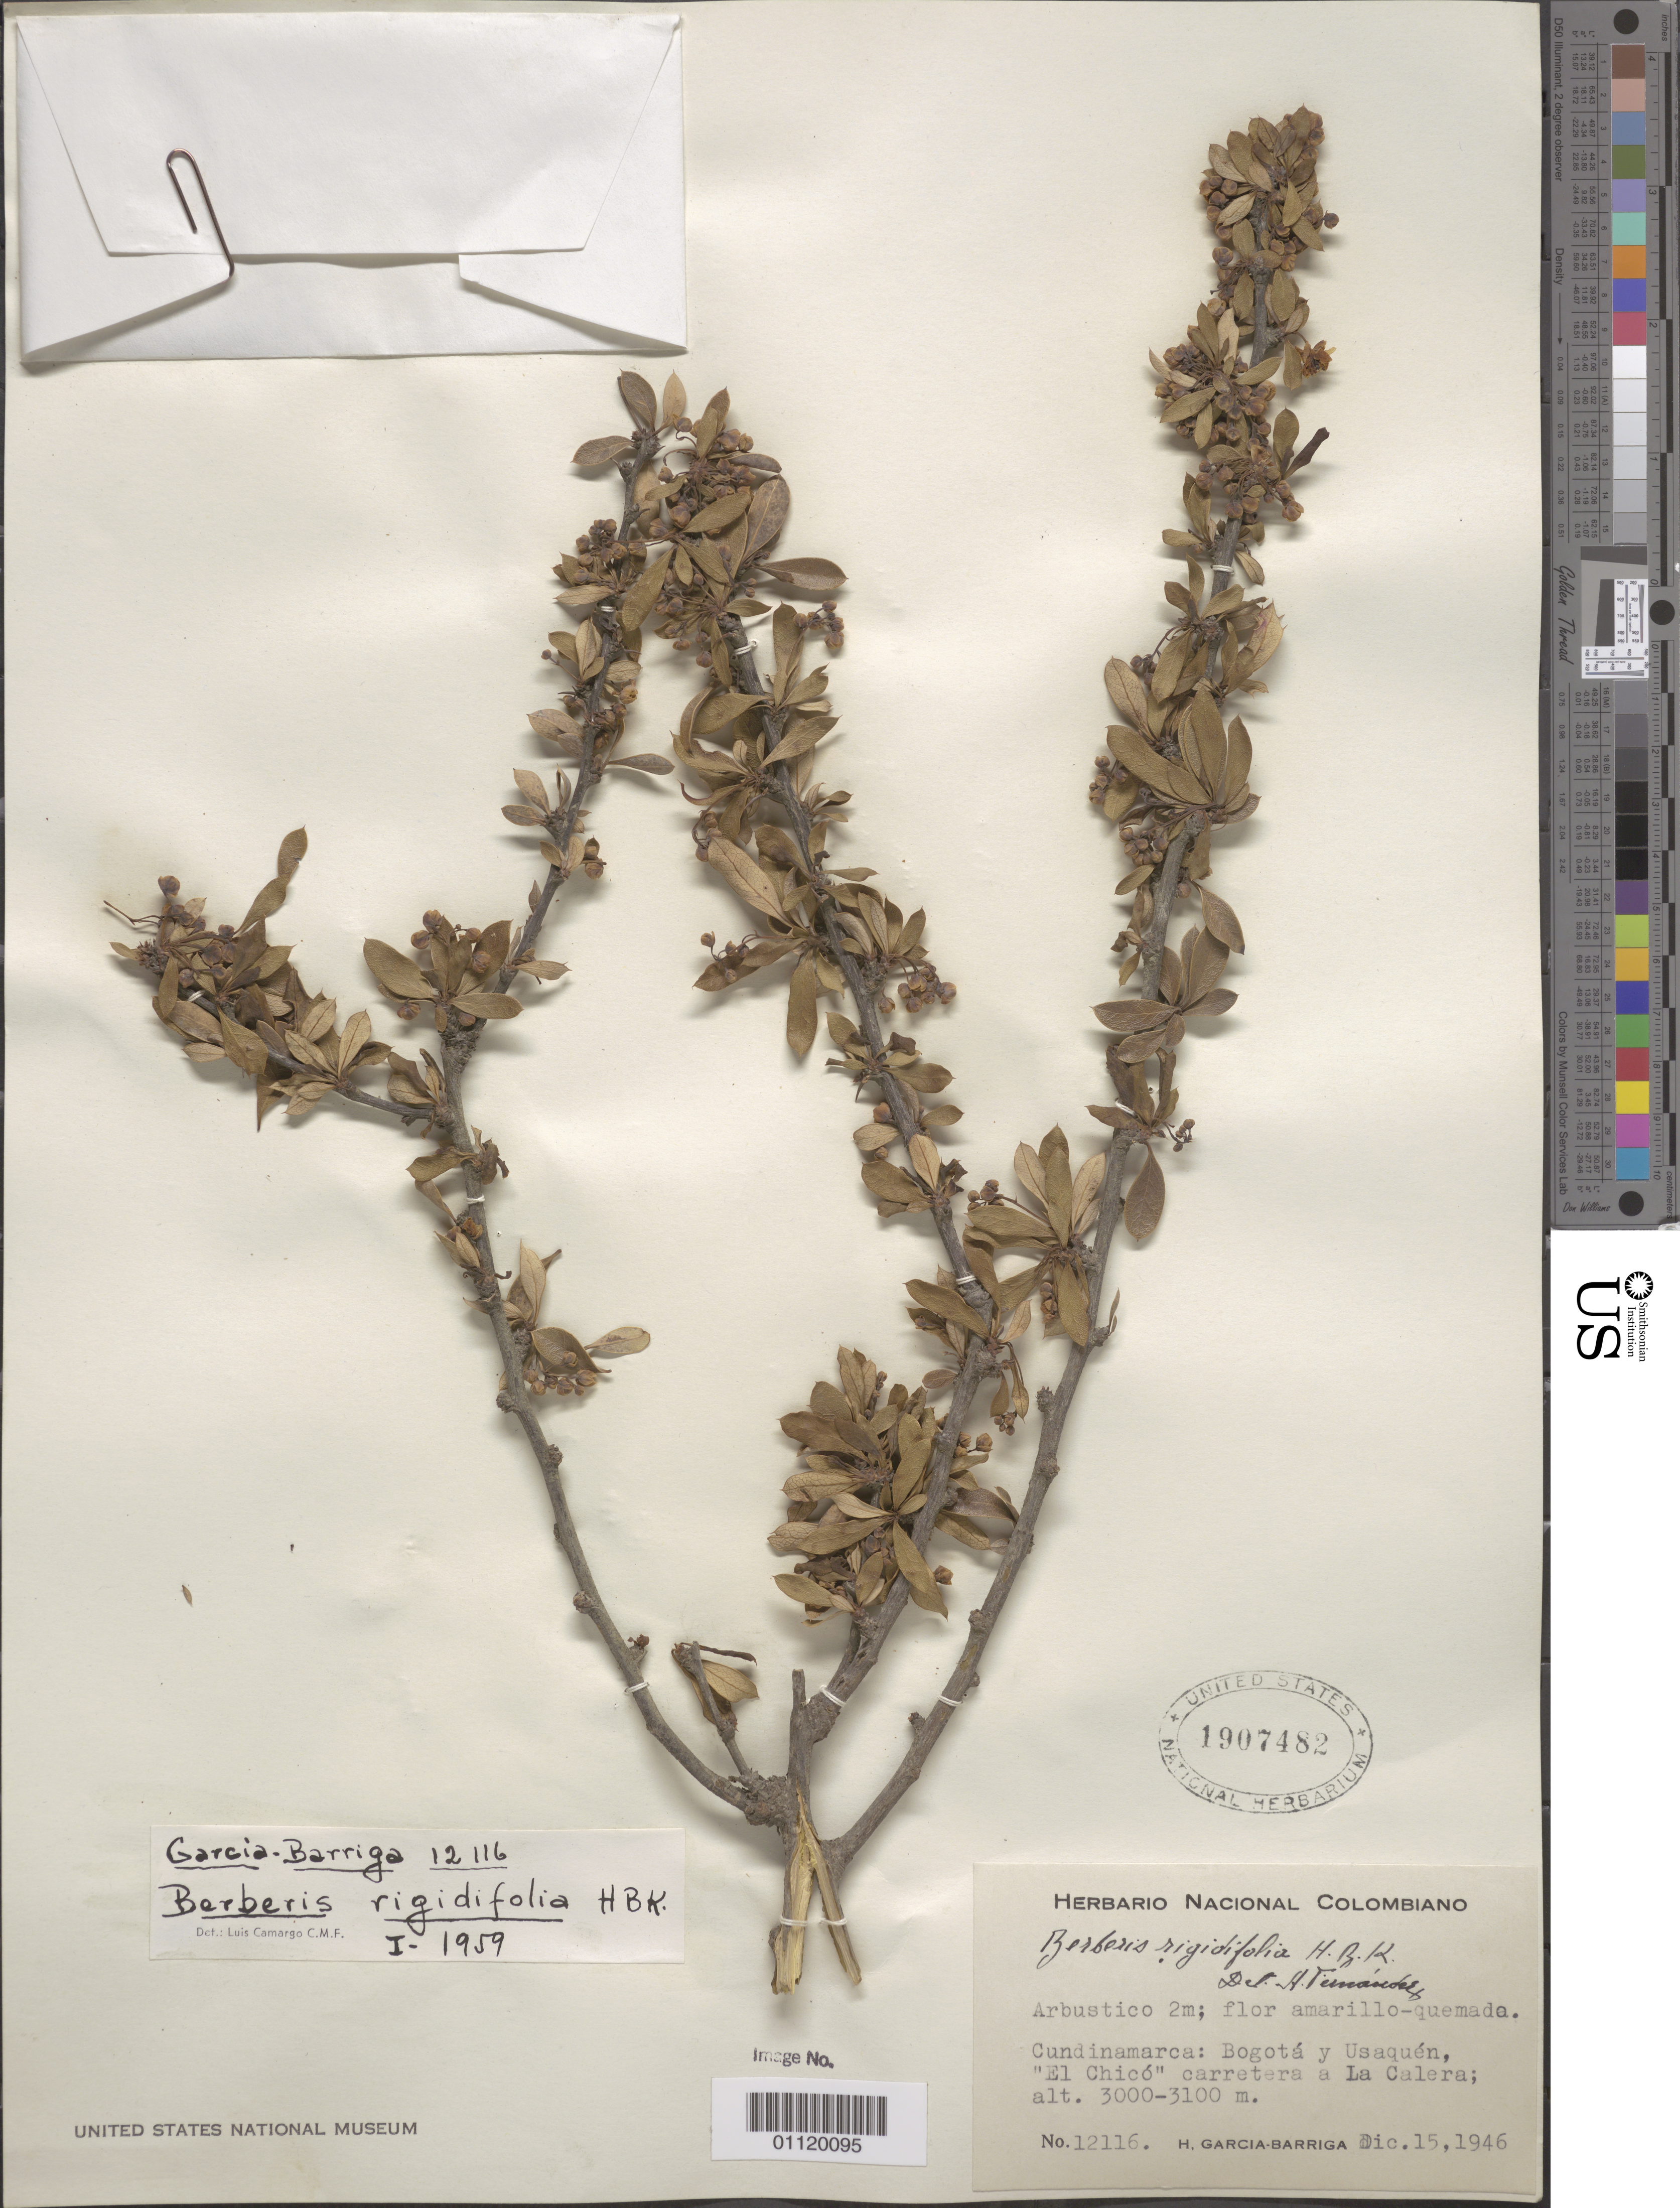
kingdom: Plantae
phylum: Tracheophyta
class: Magnoliopsida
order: Ranunculales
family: Berberidaceae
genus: Berberis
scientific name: Berberis rigidifolia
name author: Kunth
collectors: H. García Barriga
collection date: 1946-12-15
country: Colombia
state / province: Cundinamarca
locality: Bogotá and Usaquén, "El Chico" road to La Calera.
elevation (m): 3000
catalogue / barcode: US 1907482